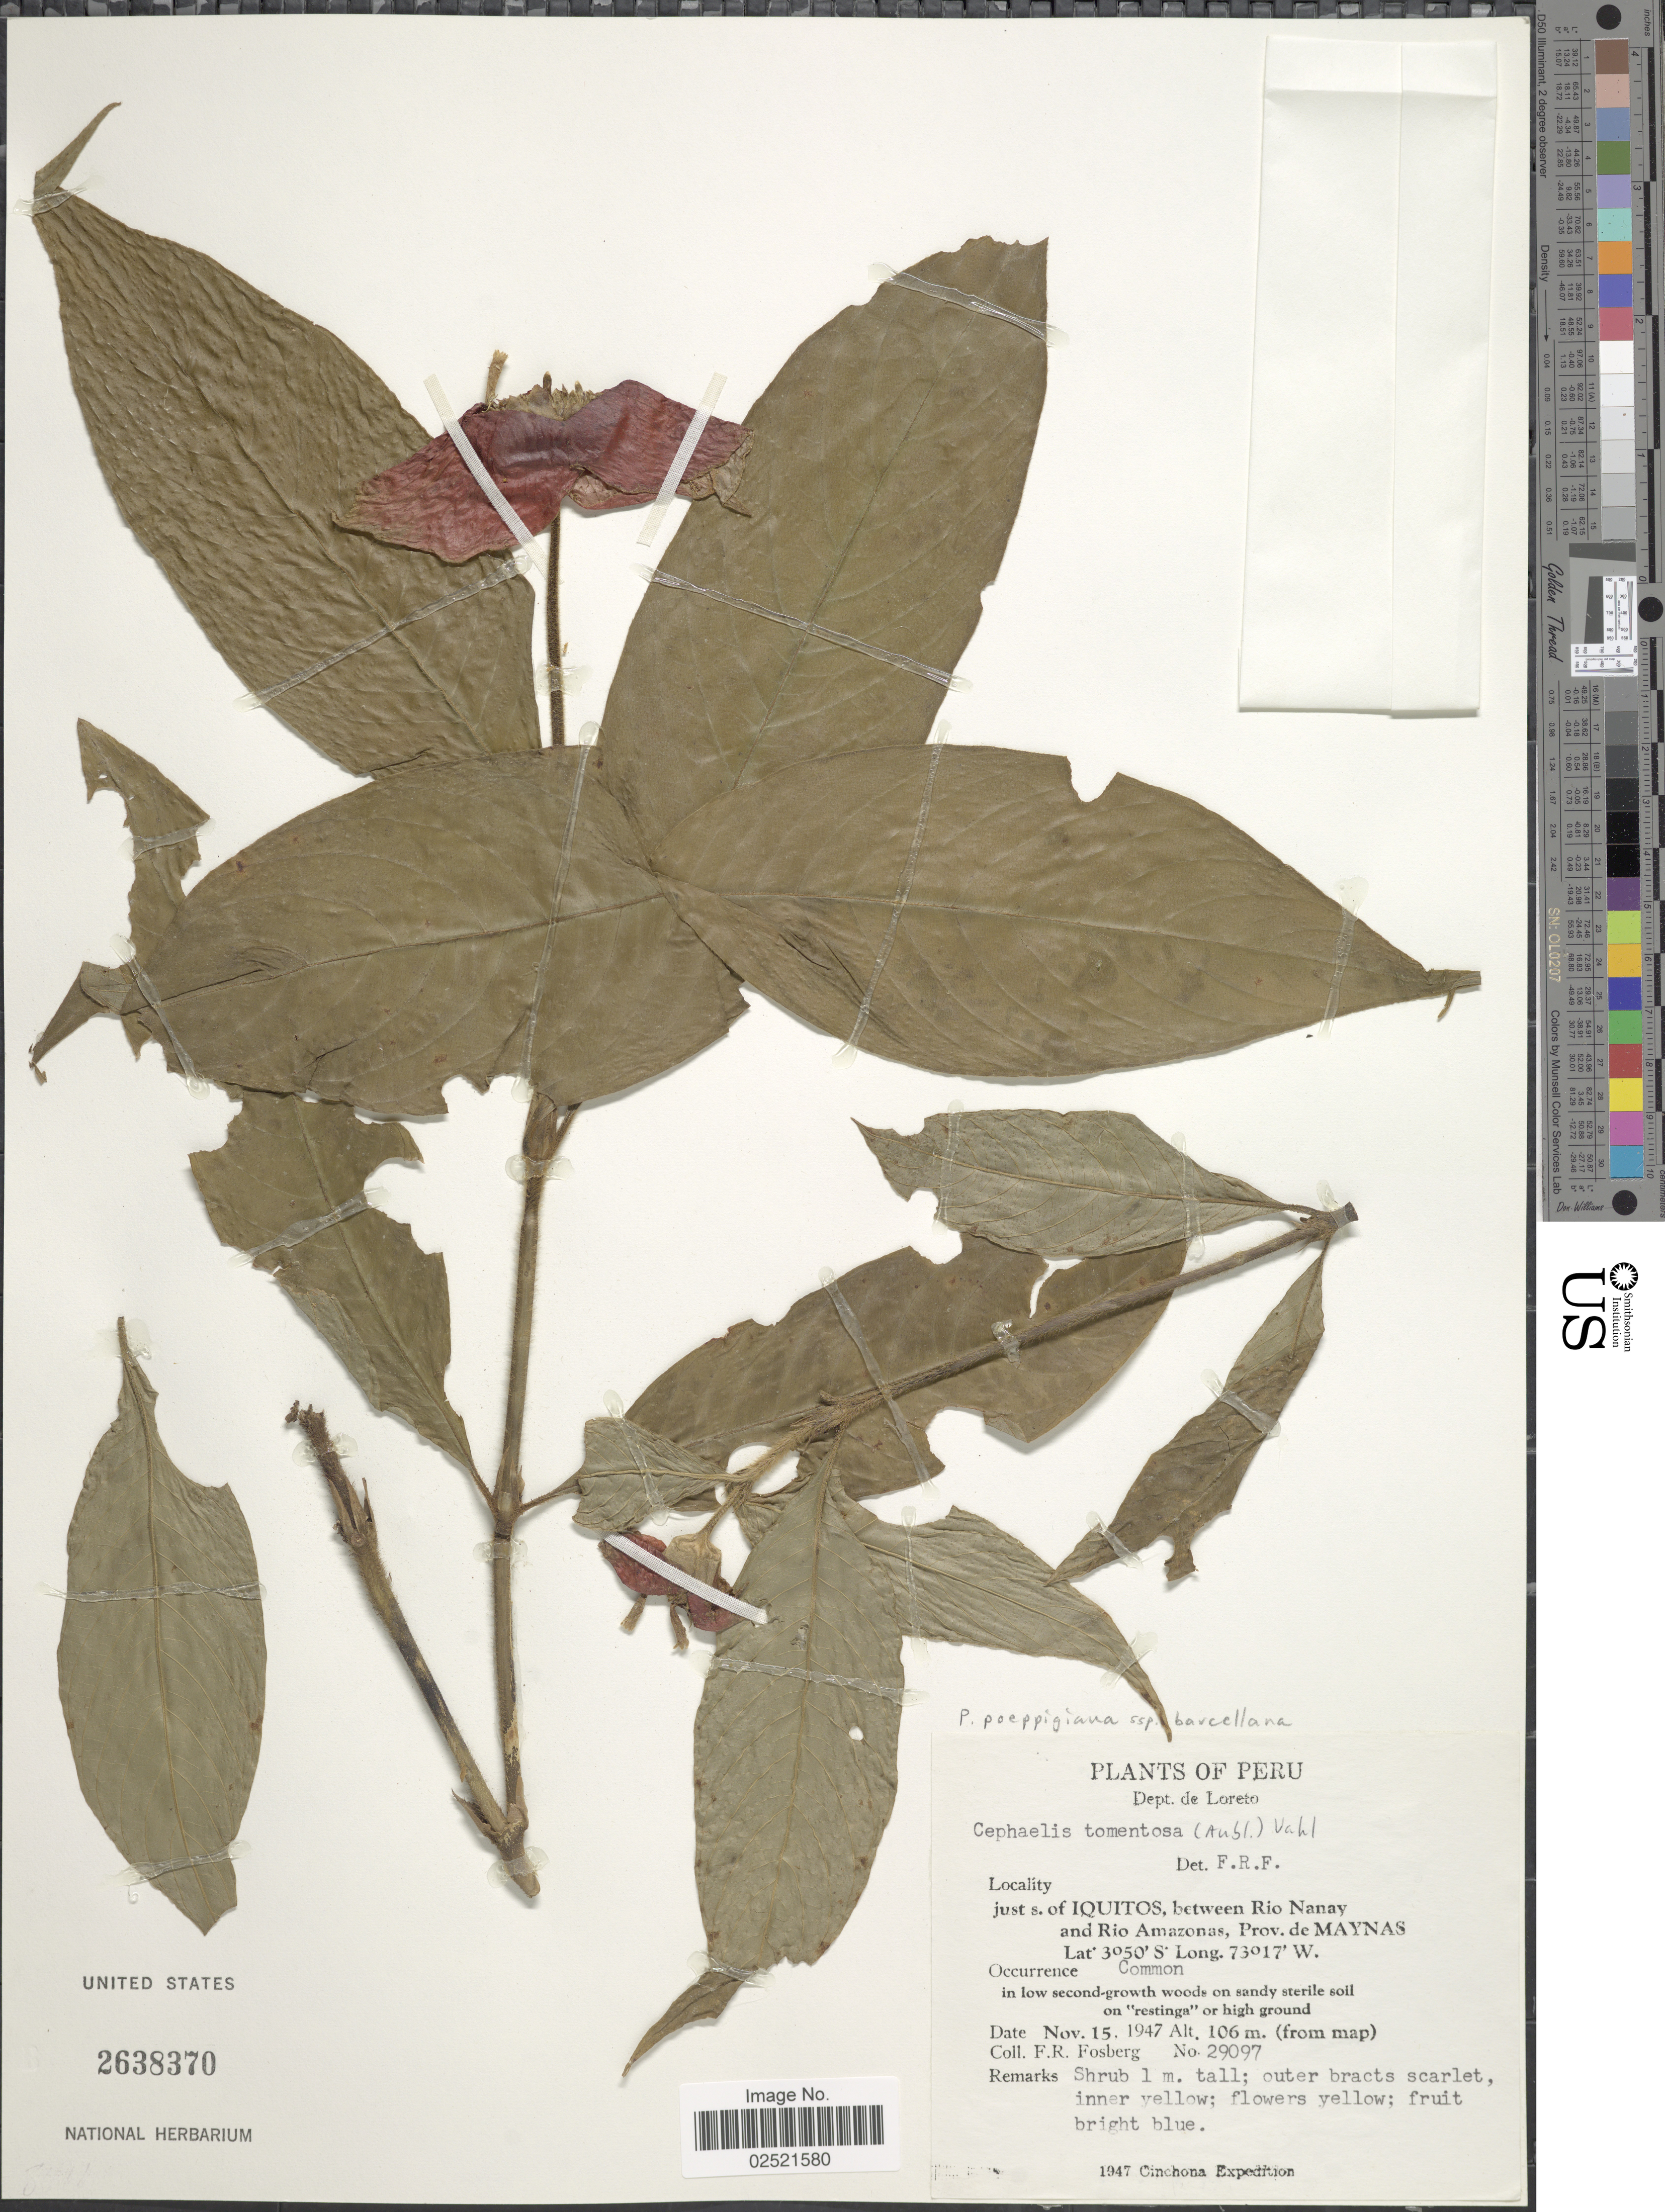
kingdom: Plantae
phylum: Tracheophyta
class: Magnoliopsida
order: Gentianales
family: Rubiaceae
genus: Psychotria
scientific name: Psychotria poeppigiana subsp. barcellana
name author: (Müll. Arg.) Steyerm.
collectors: F. R. Fosberg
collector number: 29097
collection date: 1947-11-15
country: Peru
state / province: Loreto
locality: Just s of Iquitos, between Rio Nanay and Rio Amazonas, Prov. de Maynas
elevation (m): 106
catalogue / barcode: US 2638370